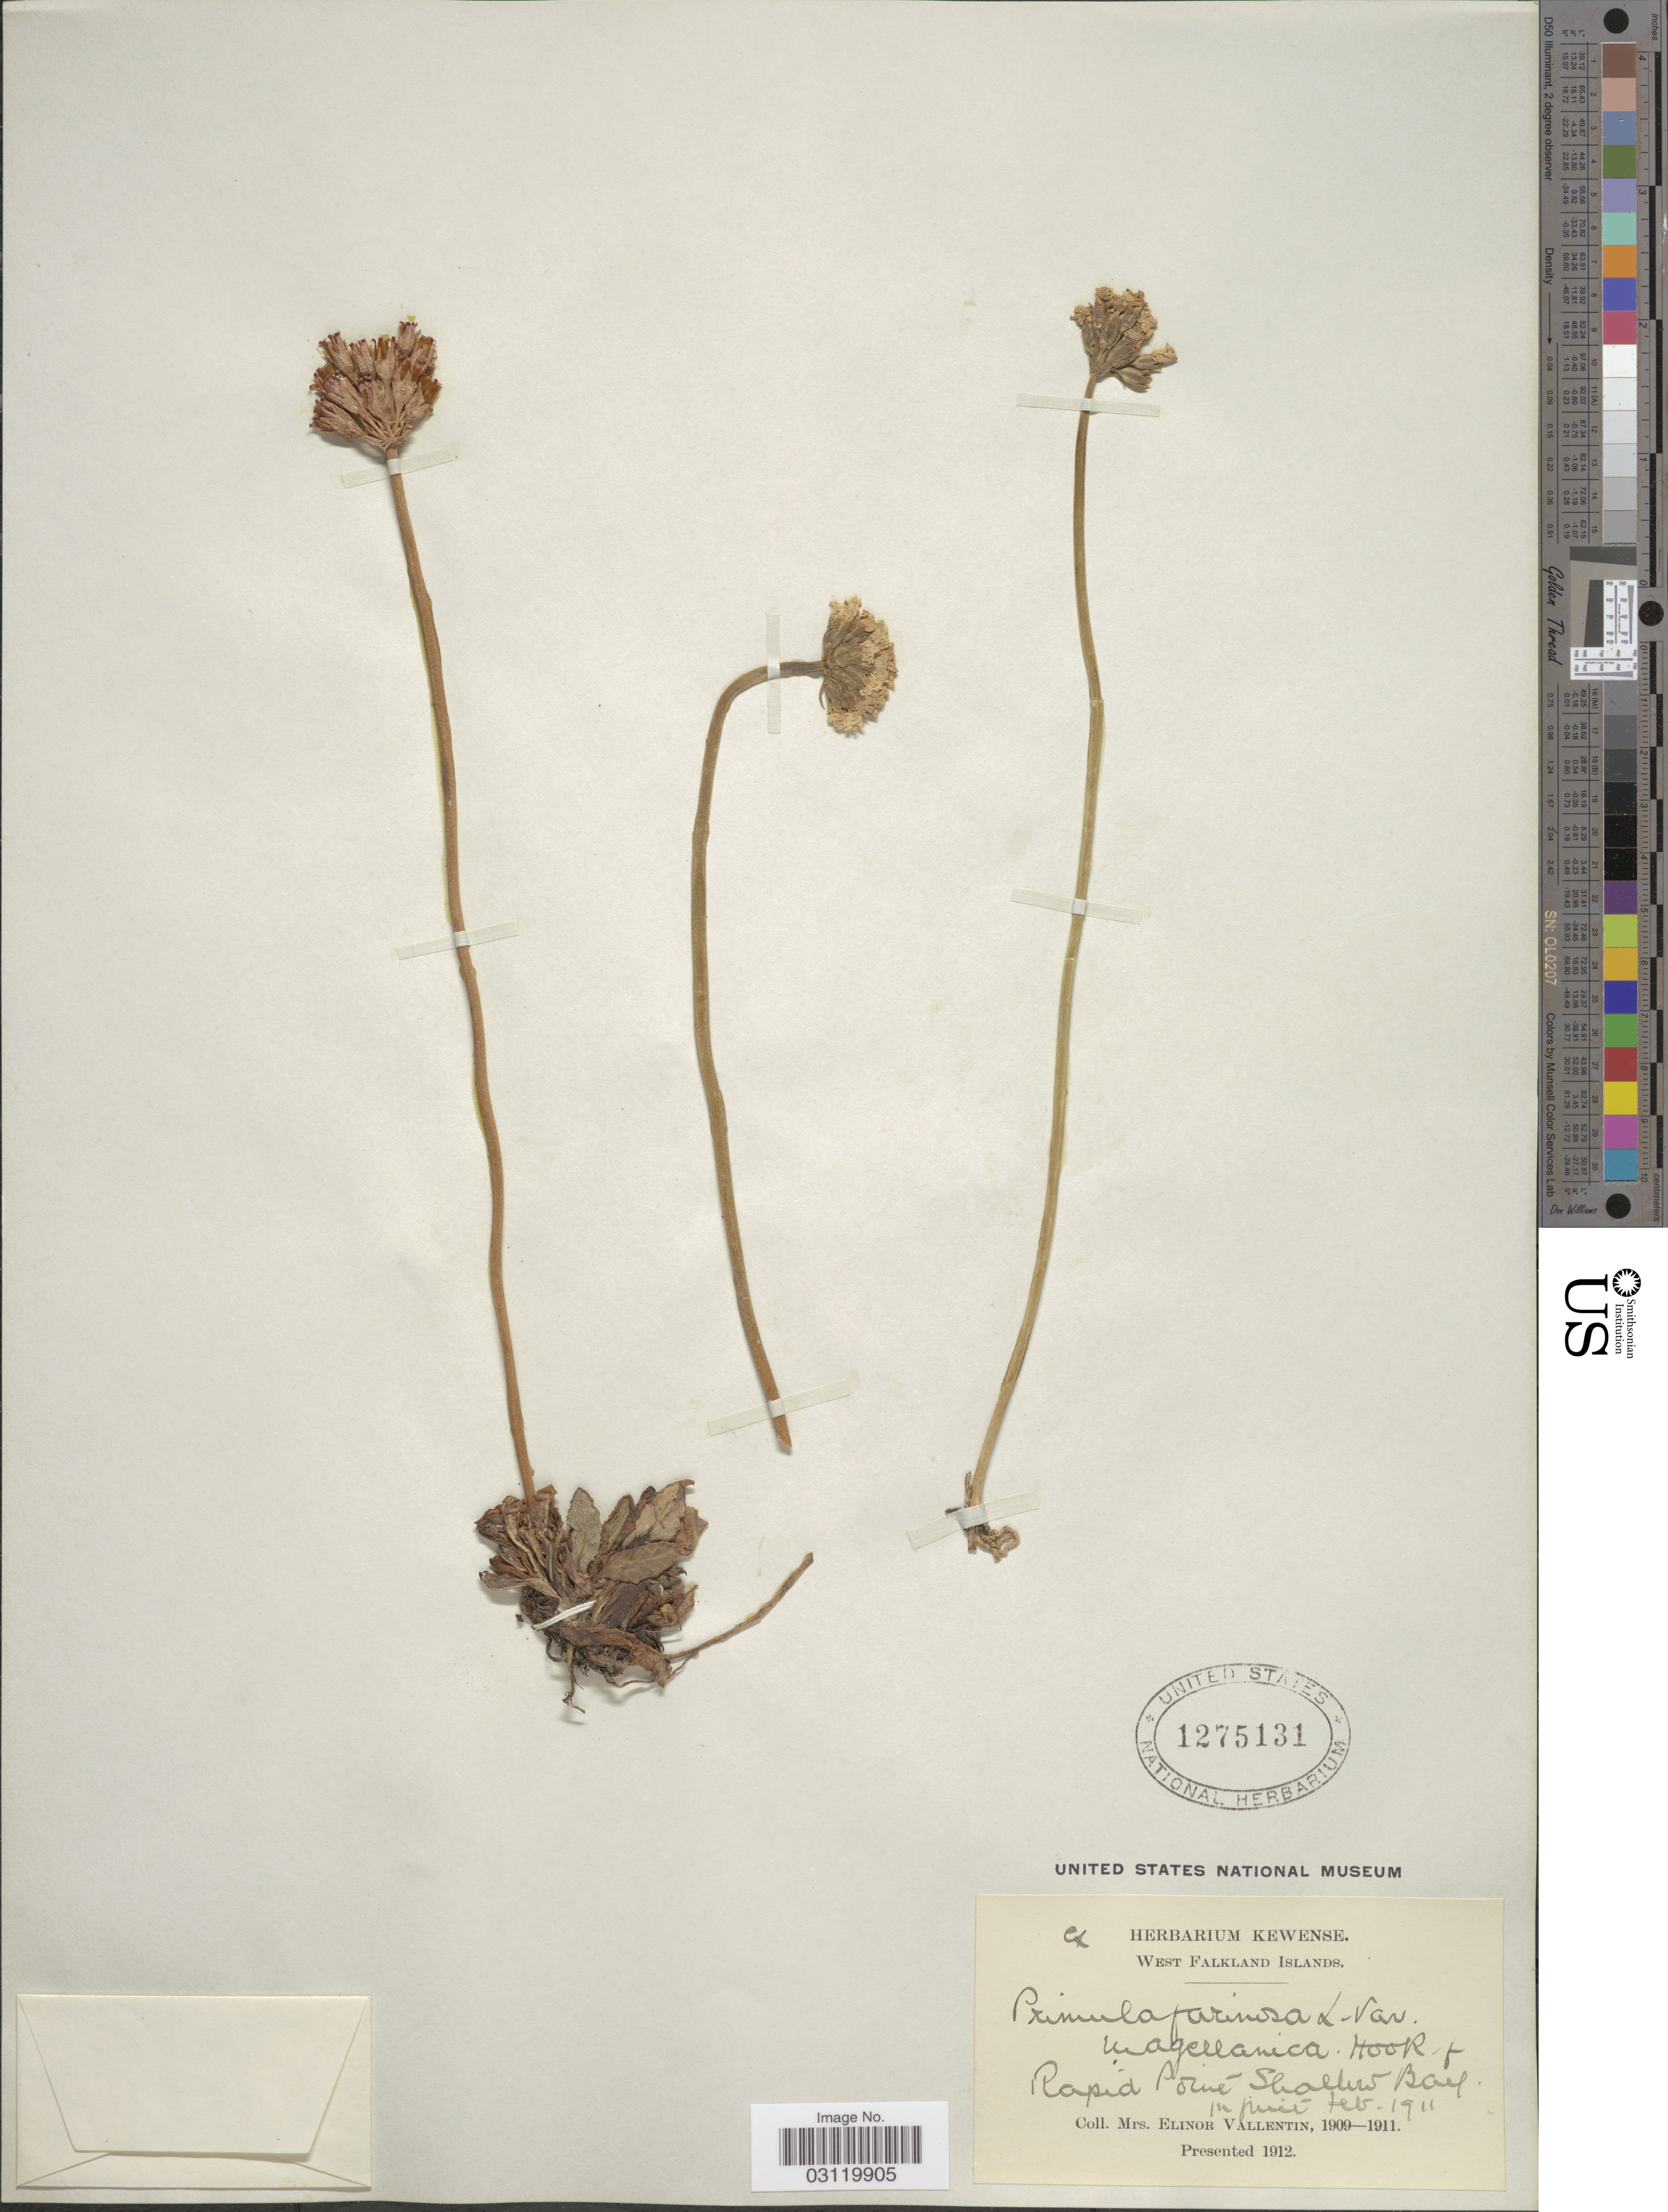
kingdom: Plantae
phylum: Tracheophyta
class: Magnoliopsida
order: Ericales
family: Primulaceae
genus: Primula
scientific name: Primula farinosa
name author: L.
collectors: E. Vallentin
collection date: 1911-02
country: Falkland Islands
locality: West Falkland Islands. Rapid Pointe [interpreted] Shallow Bay.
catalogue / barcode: US 1275131